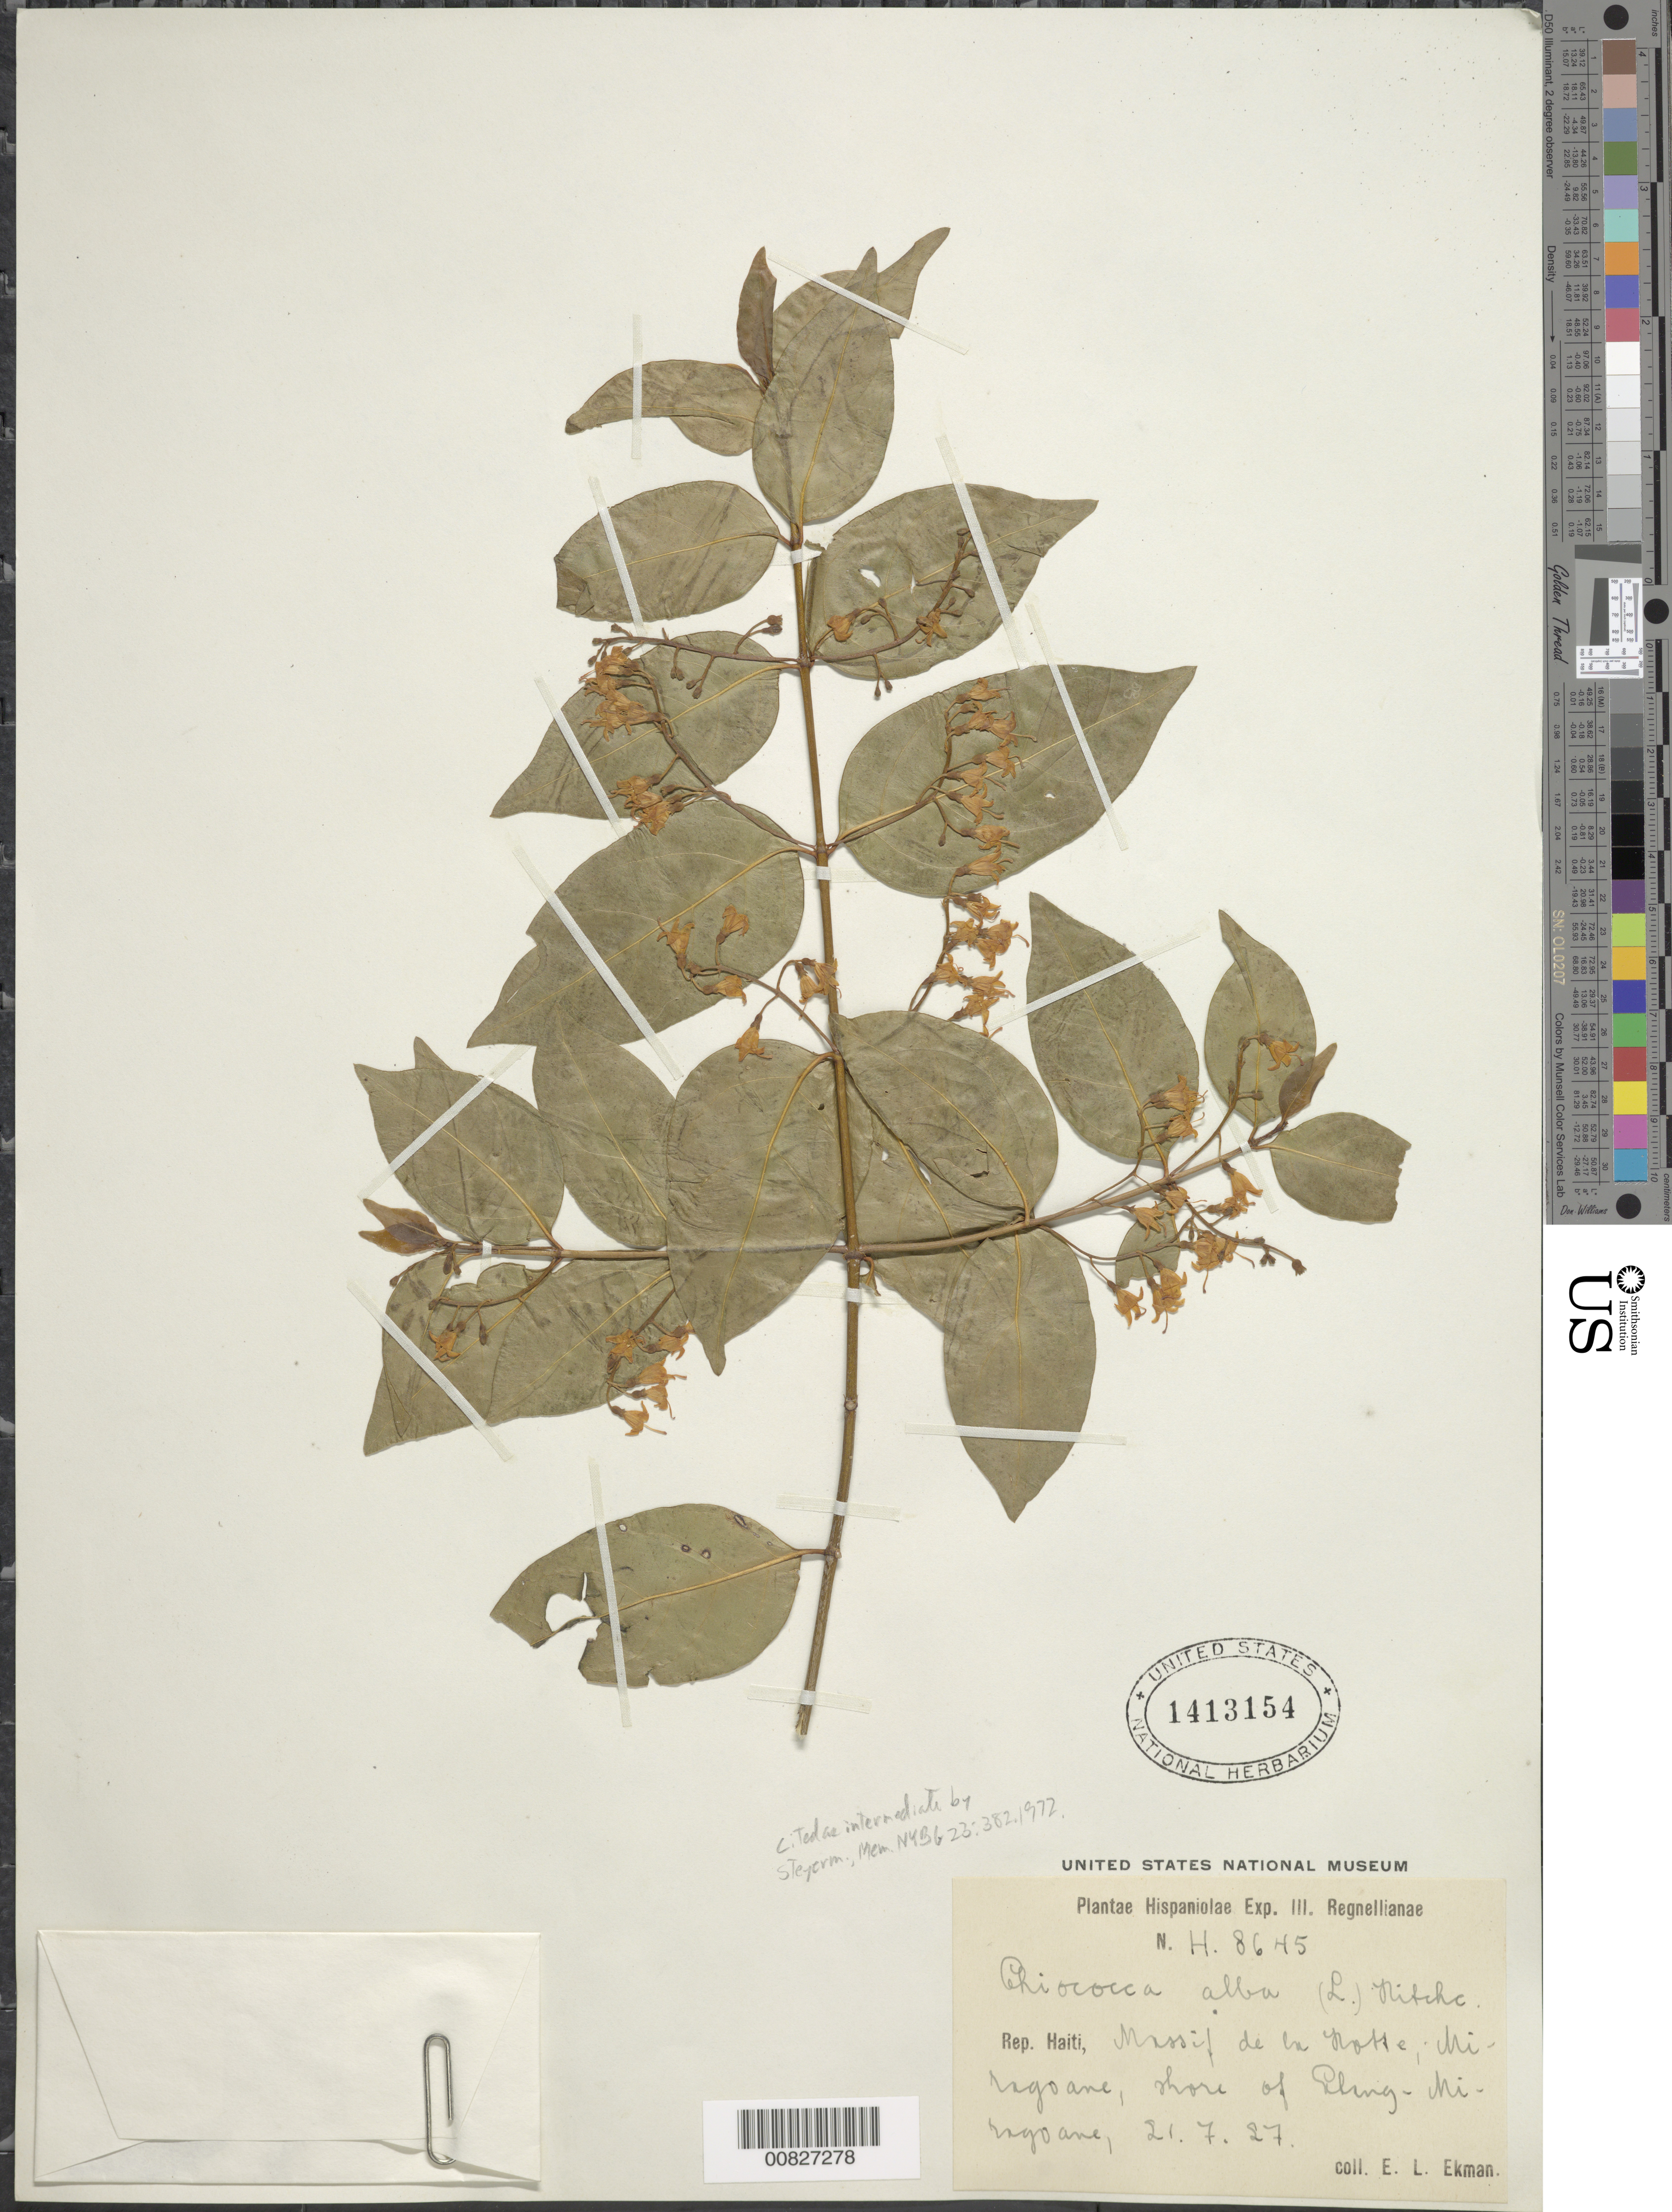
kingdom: Plantae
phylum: Tracheophyta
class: Magnoliopsida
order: Gentianales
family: Rubiaceae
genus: Chiococca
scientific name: Chiococca alba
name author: (L.) Hitchc.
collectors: E. L. Ekman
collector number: H 8645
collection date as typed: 21 Jul 1927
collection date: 1927-07-21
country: Haiti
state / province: Grand'Anse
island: Hispaniola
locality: Massif de la Hotte, Miragoane, shore of Etang-Miragoane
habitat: Shore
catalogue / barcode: US 1413154